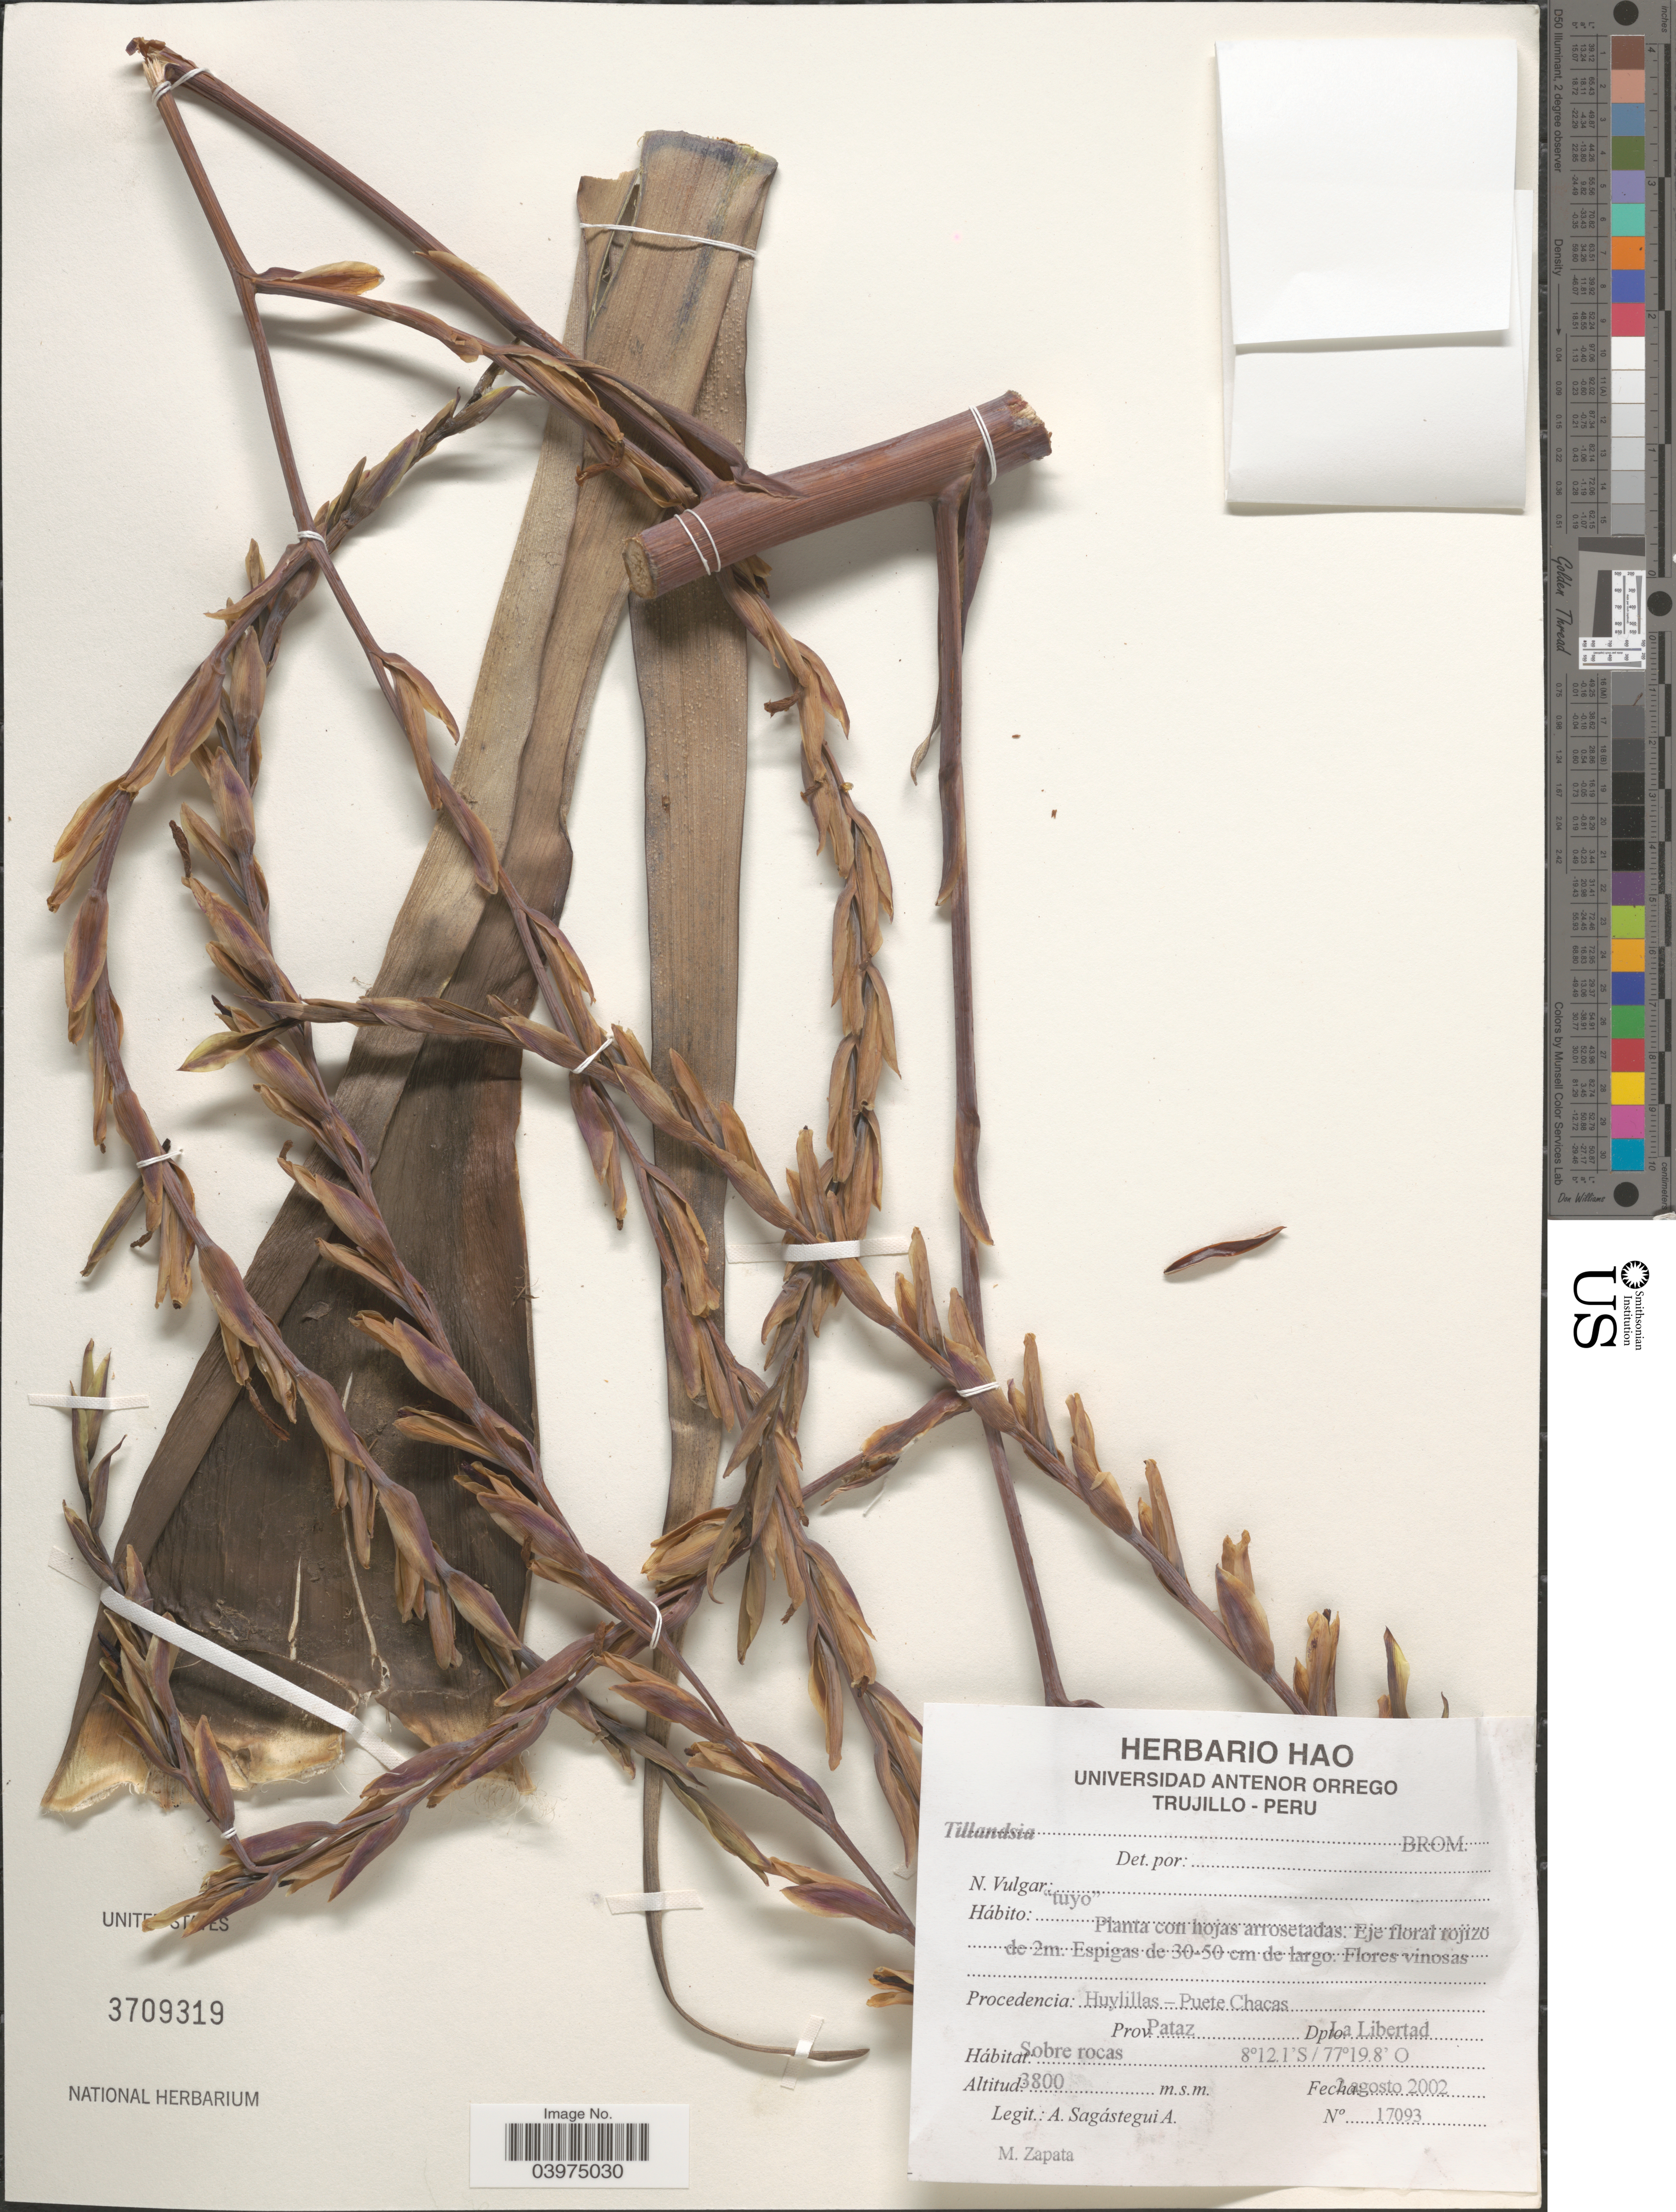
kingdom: Plantae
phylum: Tracheophyta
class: Liliopsida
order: Poales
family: Bromeliaceae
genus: Tillandsia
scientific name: Tillandsia sp.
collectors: A. Sagástegui A. & M. Zapata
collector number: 17093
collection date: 2002-08-02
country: Peru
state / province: La Libertad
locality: Huylillas - Puete Chacas. Prov. Pataz. Dpto. La Libertad.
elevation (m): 3800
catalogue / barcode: US 3709319